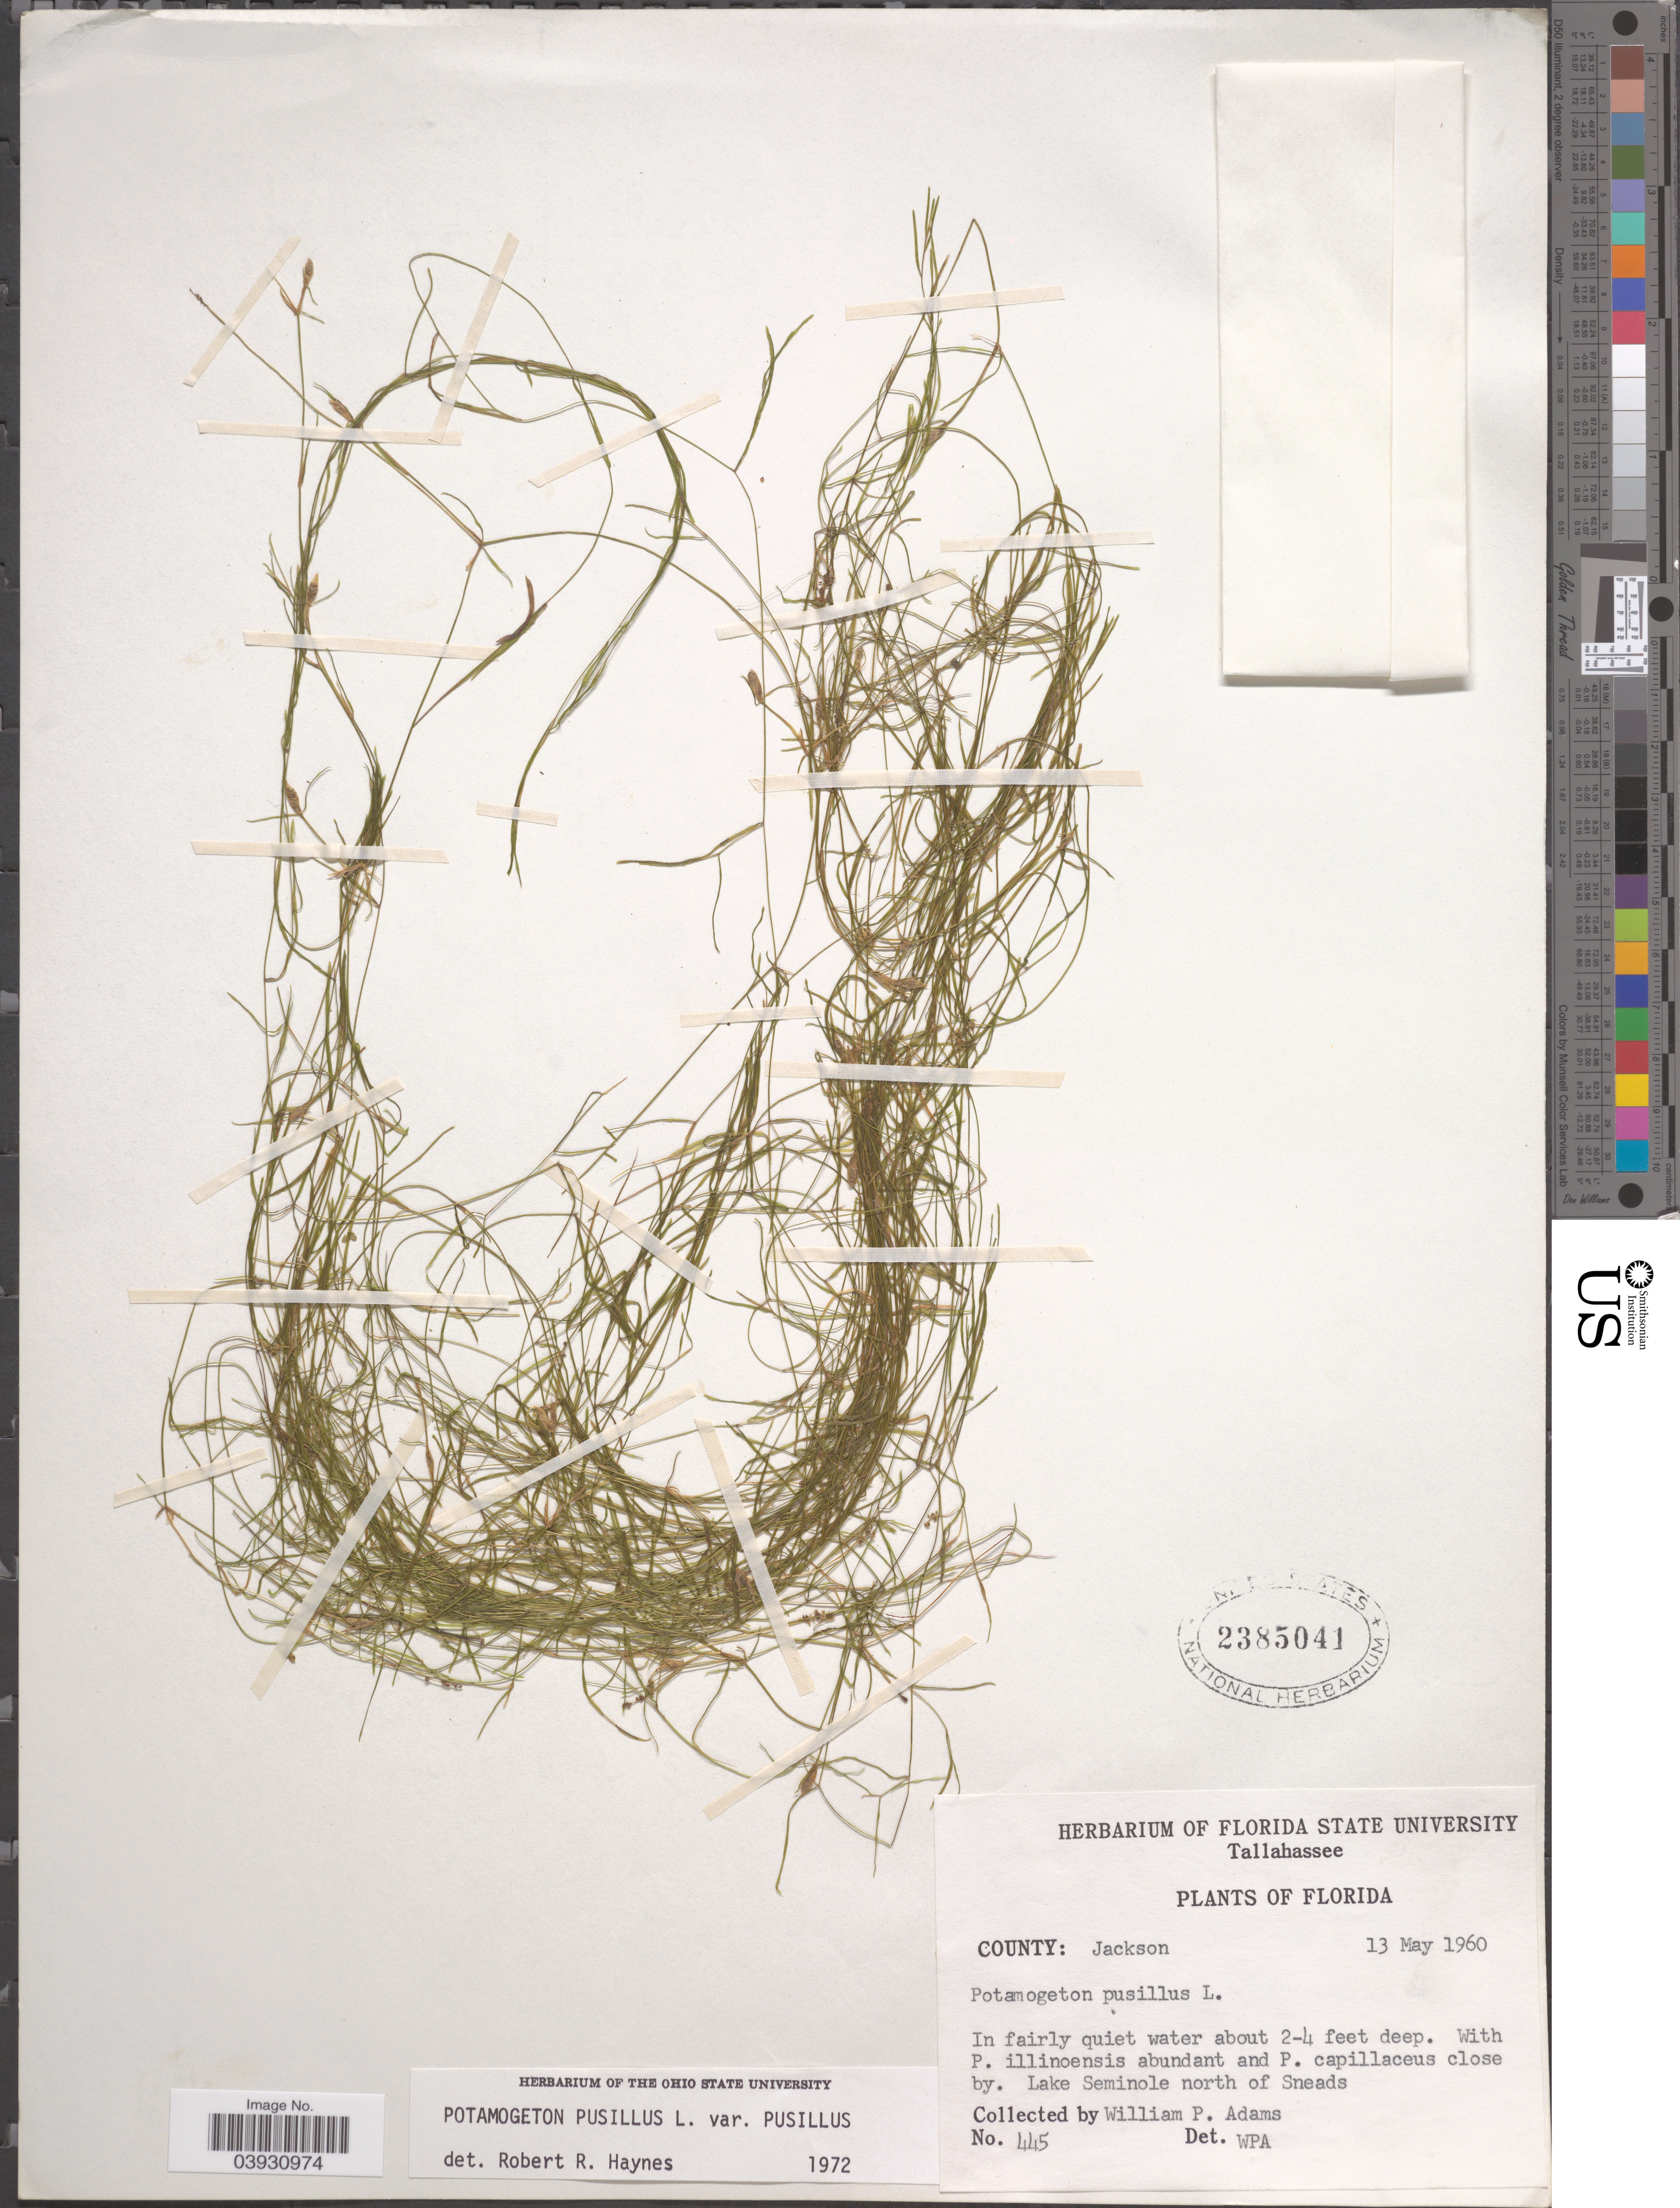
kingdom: Plantae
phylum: Tracheophyta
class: Liliopsida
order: Alismatales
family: Potamogetonaceae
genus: Potamogeton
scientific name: Potamogeton pusillus var. pusillus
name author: L.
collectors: W. P. Adams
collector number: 445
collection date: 1960-05-13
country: United States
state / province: Florida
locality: County: Jackson. Lake Seminole north of Sneads.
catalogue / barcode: US 2385041